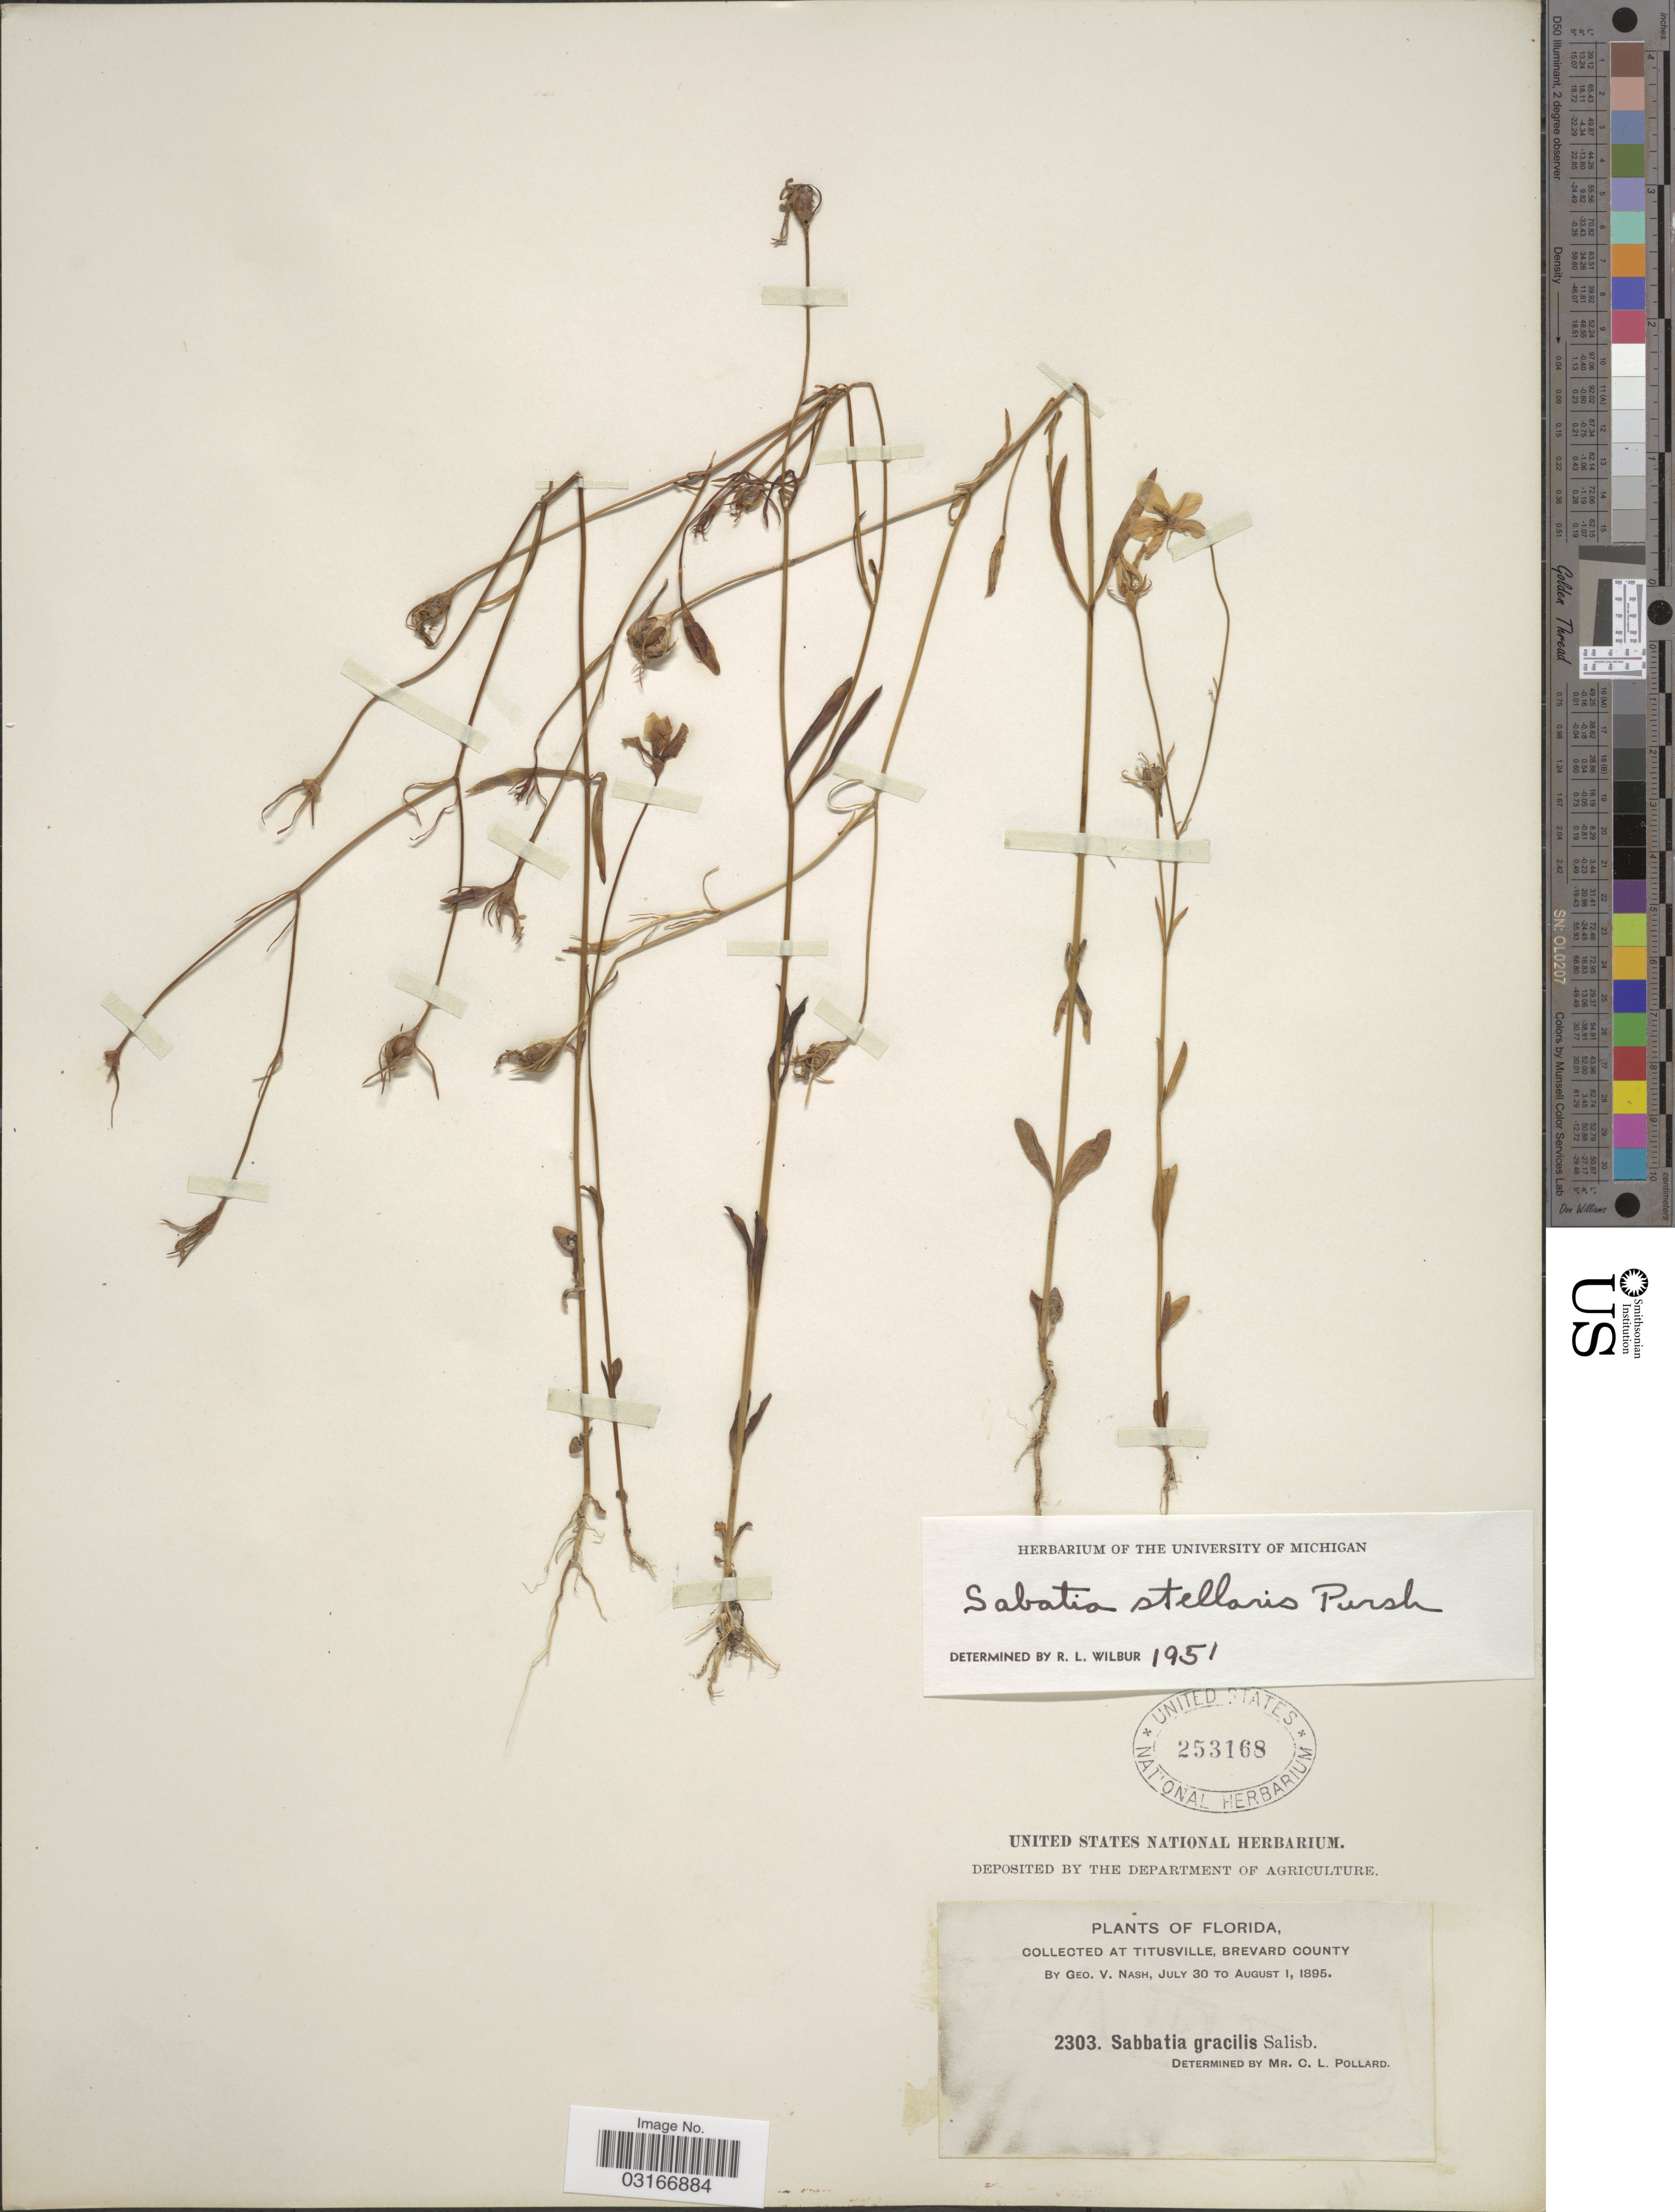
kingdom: Plantae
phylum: Tracheophyta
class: Magnoliopsida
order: Gentianales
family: Gentianaceae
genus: Sabatia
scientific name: Sabatia stellaris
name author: Pursh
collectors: G. V. Nash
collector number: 2303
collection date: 1895-07-30/1895-08-01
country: United States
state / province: Florida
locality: At Titusville, Brevard County.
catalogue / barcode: US 253168